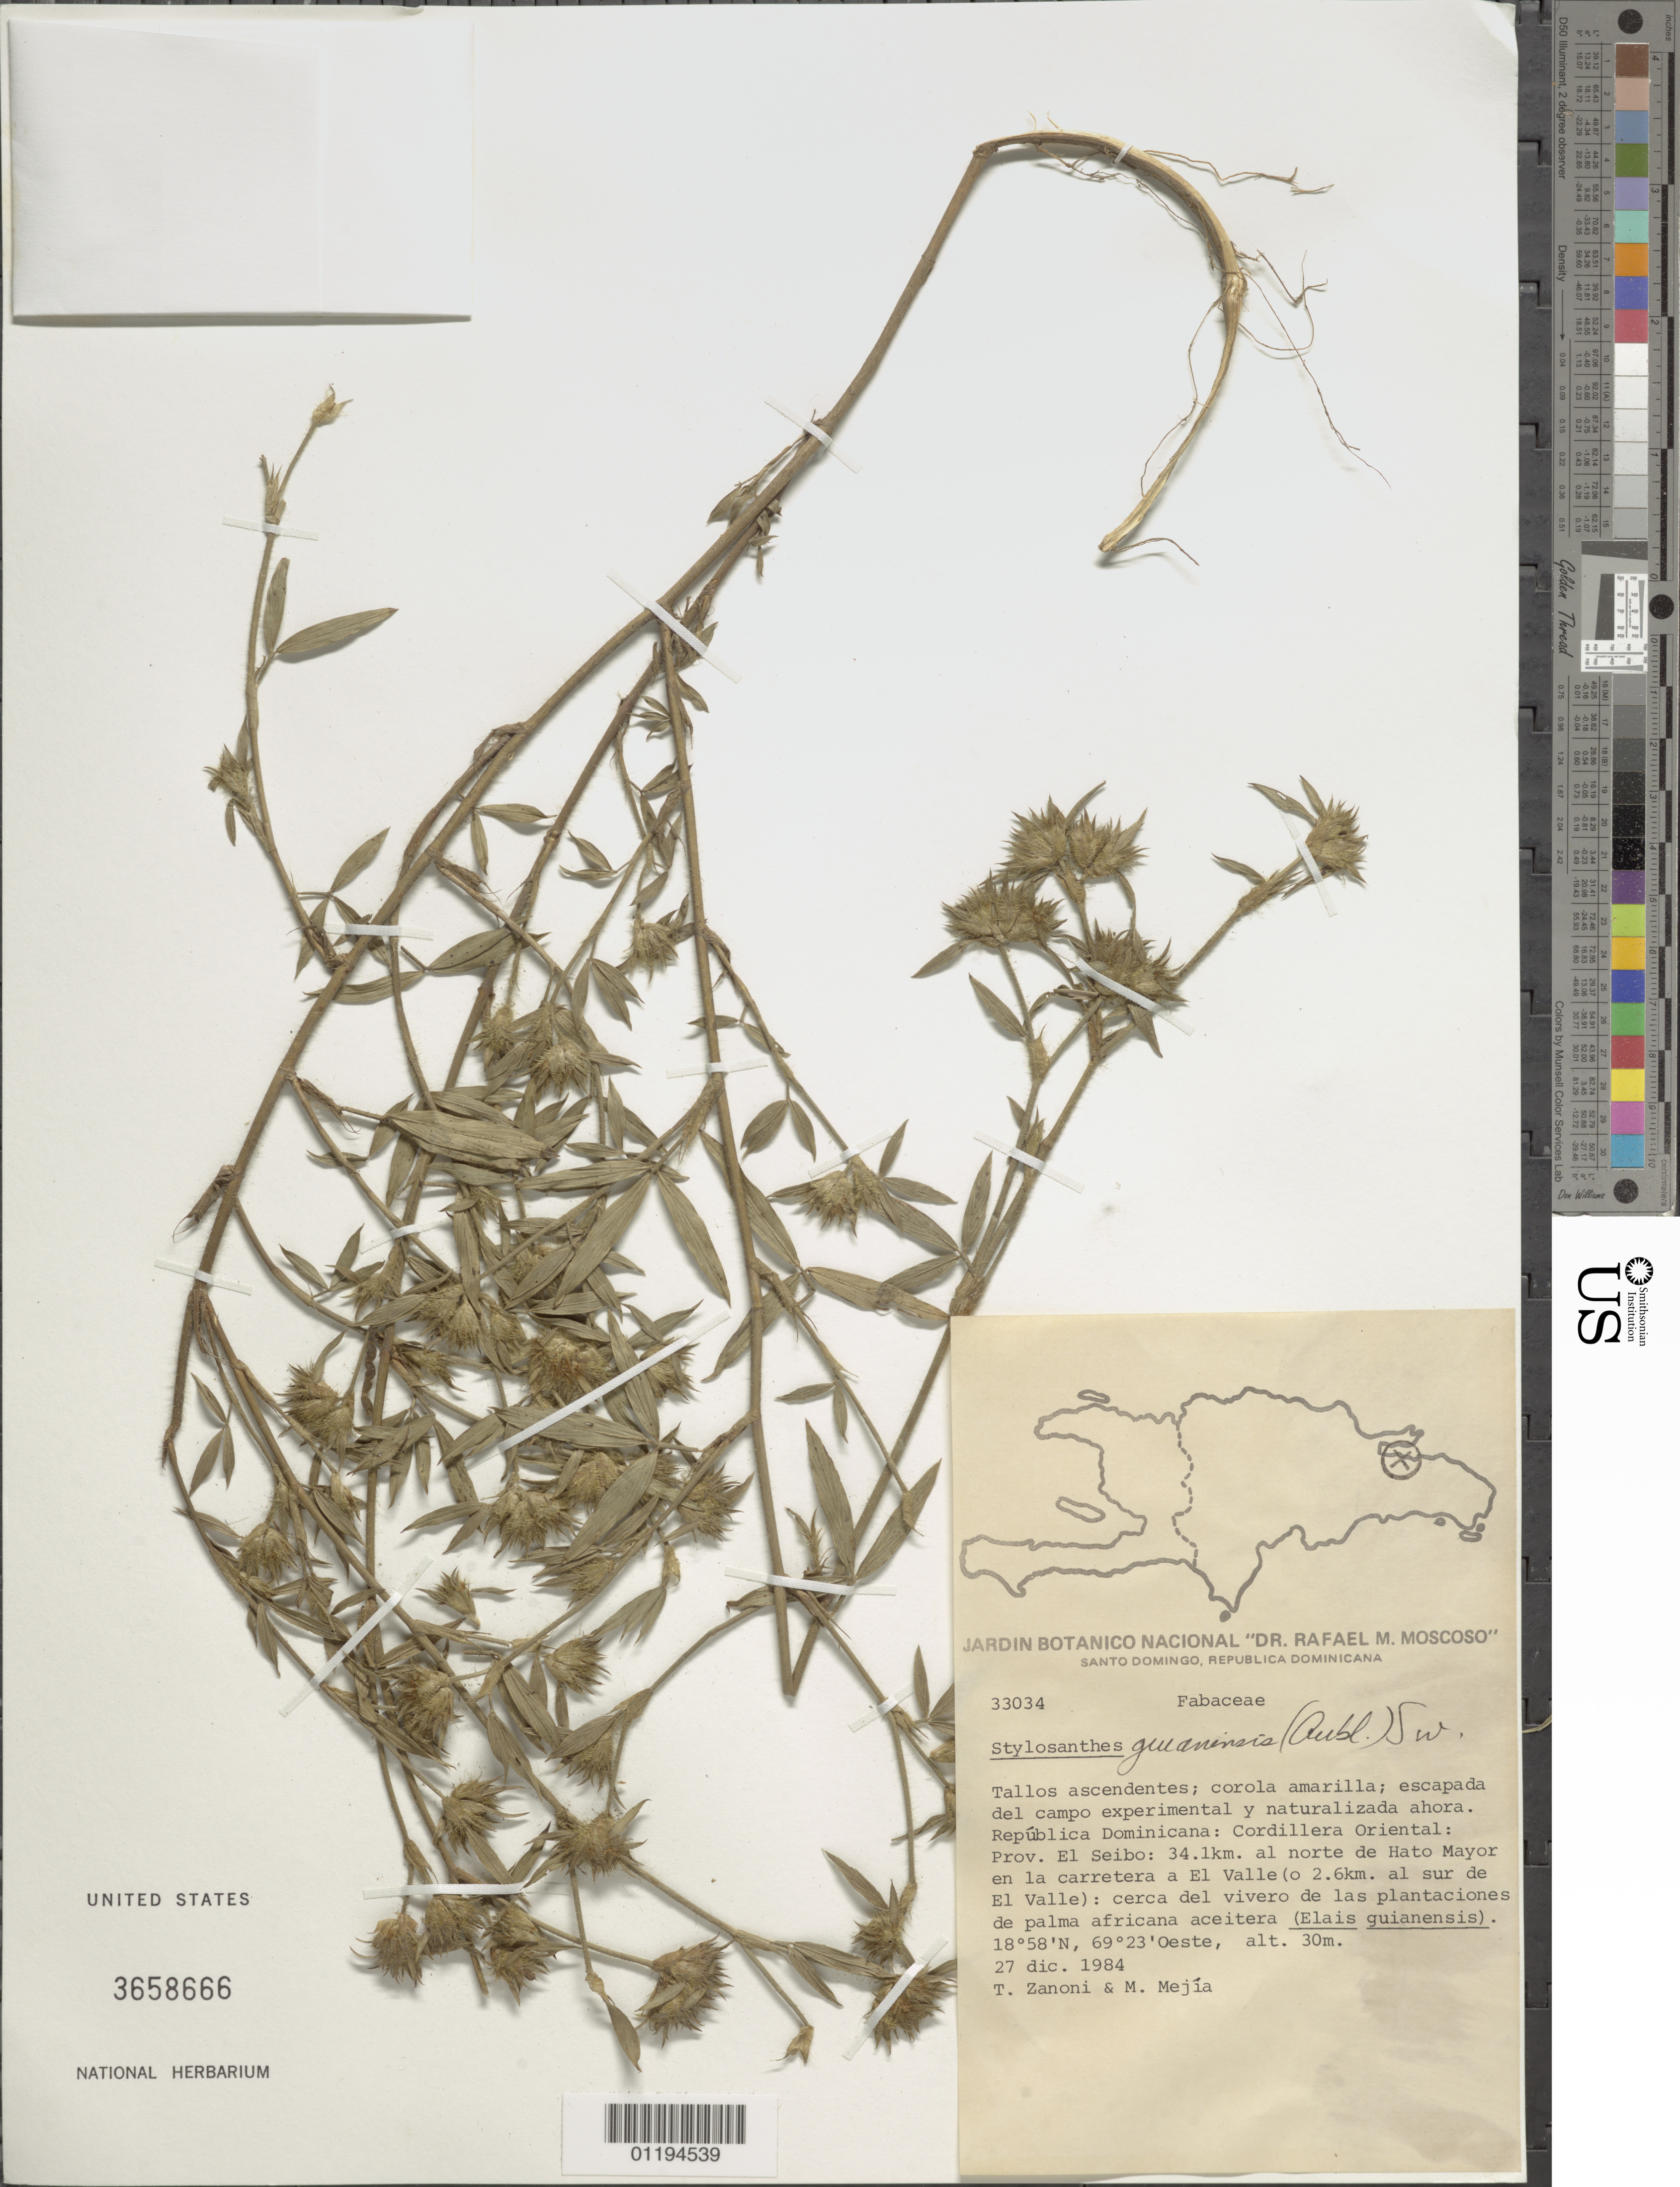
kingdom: Plantae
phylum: Tracheophyta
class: Magnoliopsida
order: Fabales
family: Fabaceae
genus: Stylosanthes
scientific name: Stylosanthes guianensis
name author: (Aubl.) Sw.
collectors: T. A. Zanoni & M. Mejia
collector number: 33034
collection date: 1984-12-27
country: Dominican Republic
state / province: El Seibo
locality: N of Hato Mayor on the road to El Valle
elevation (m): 30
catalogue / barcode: US 3658666